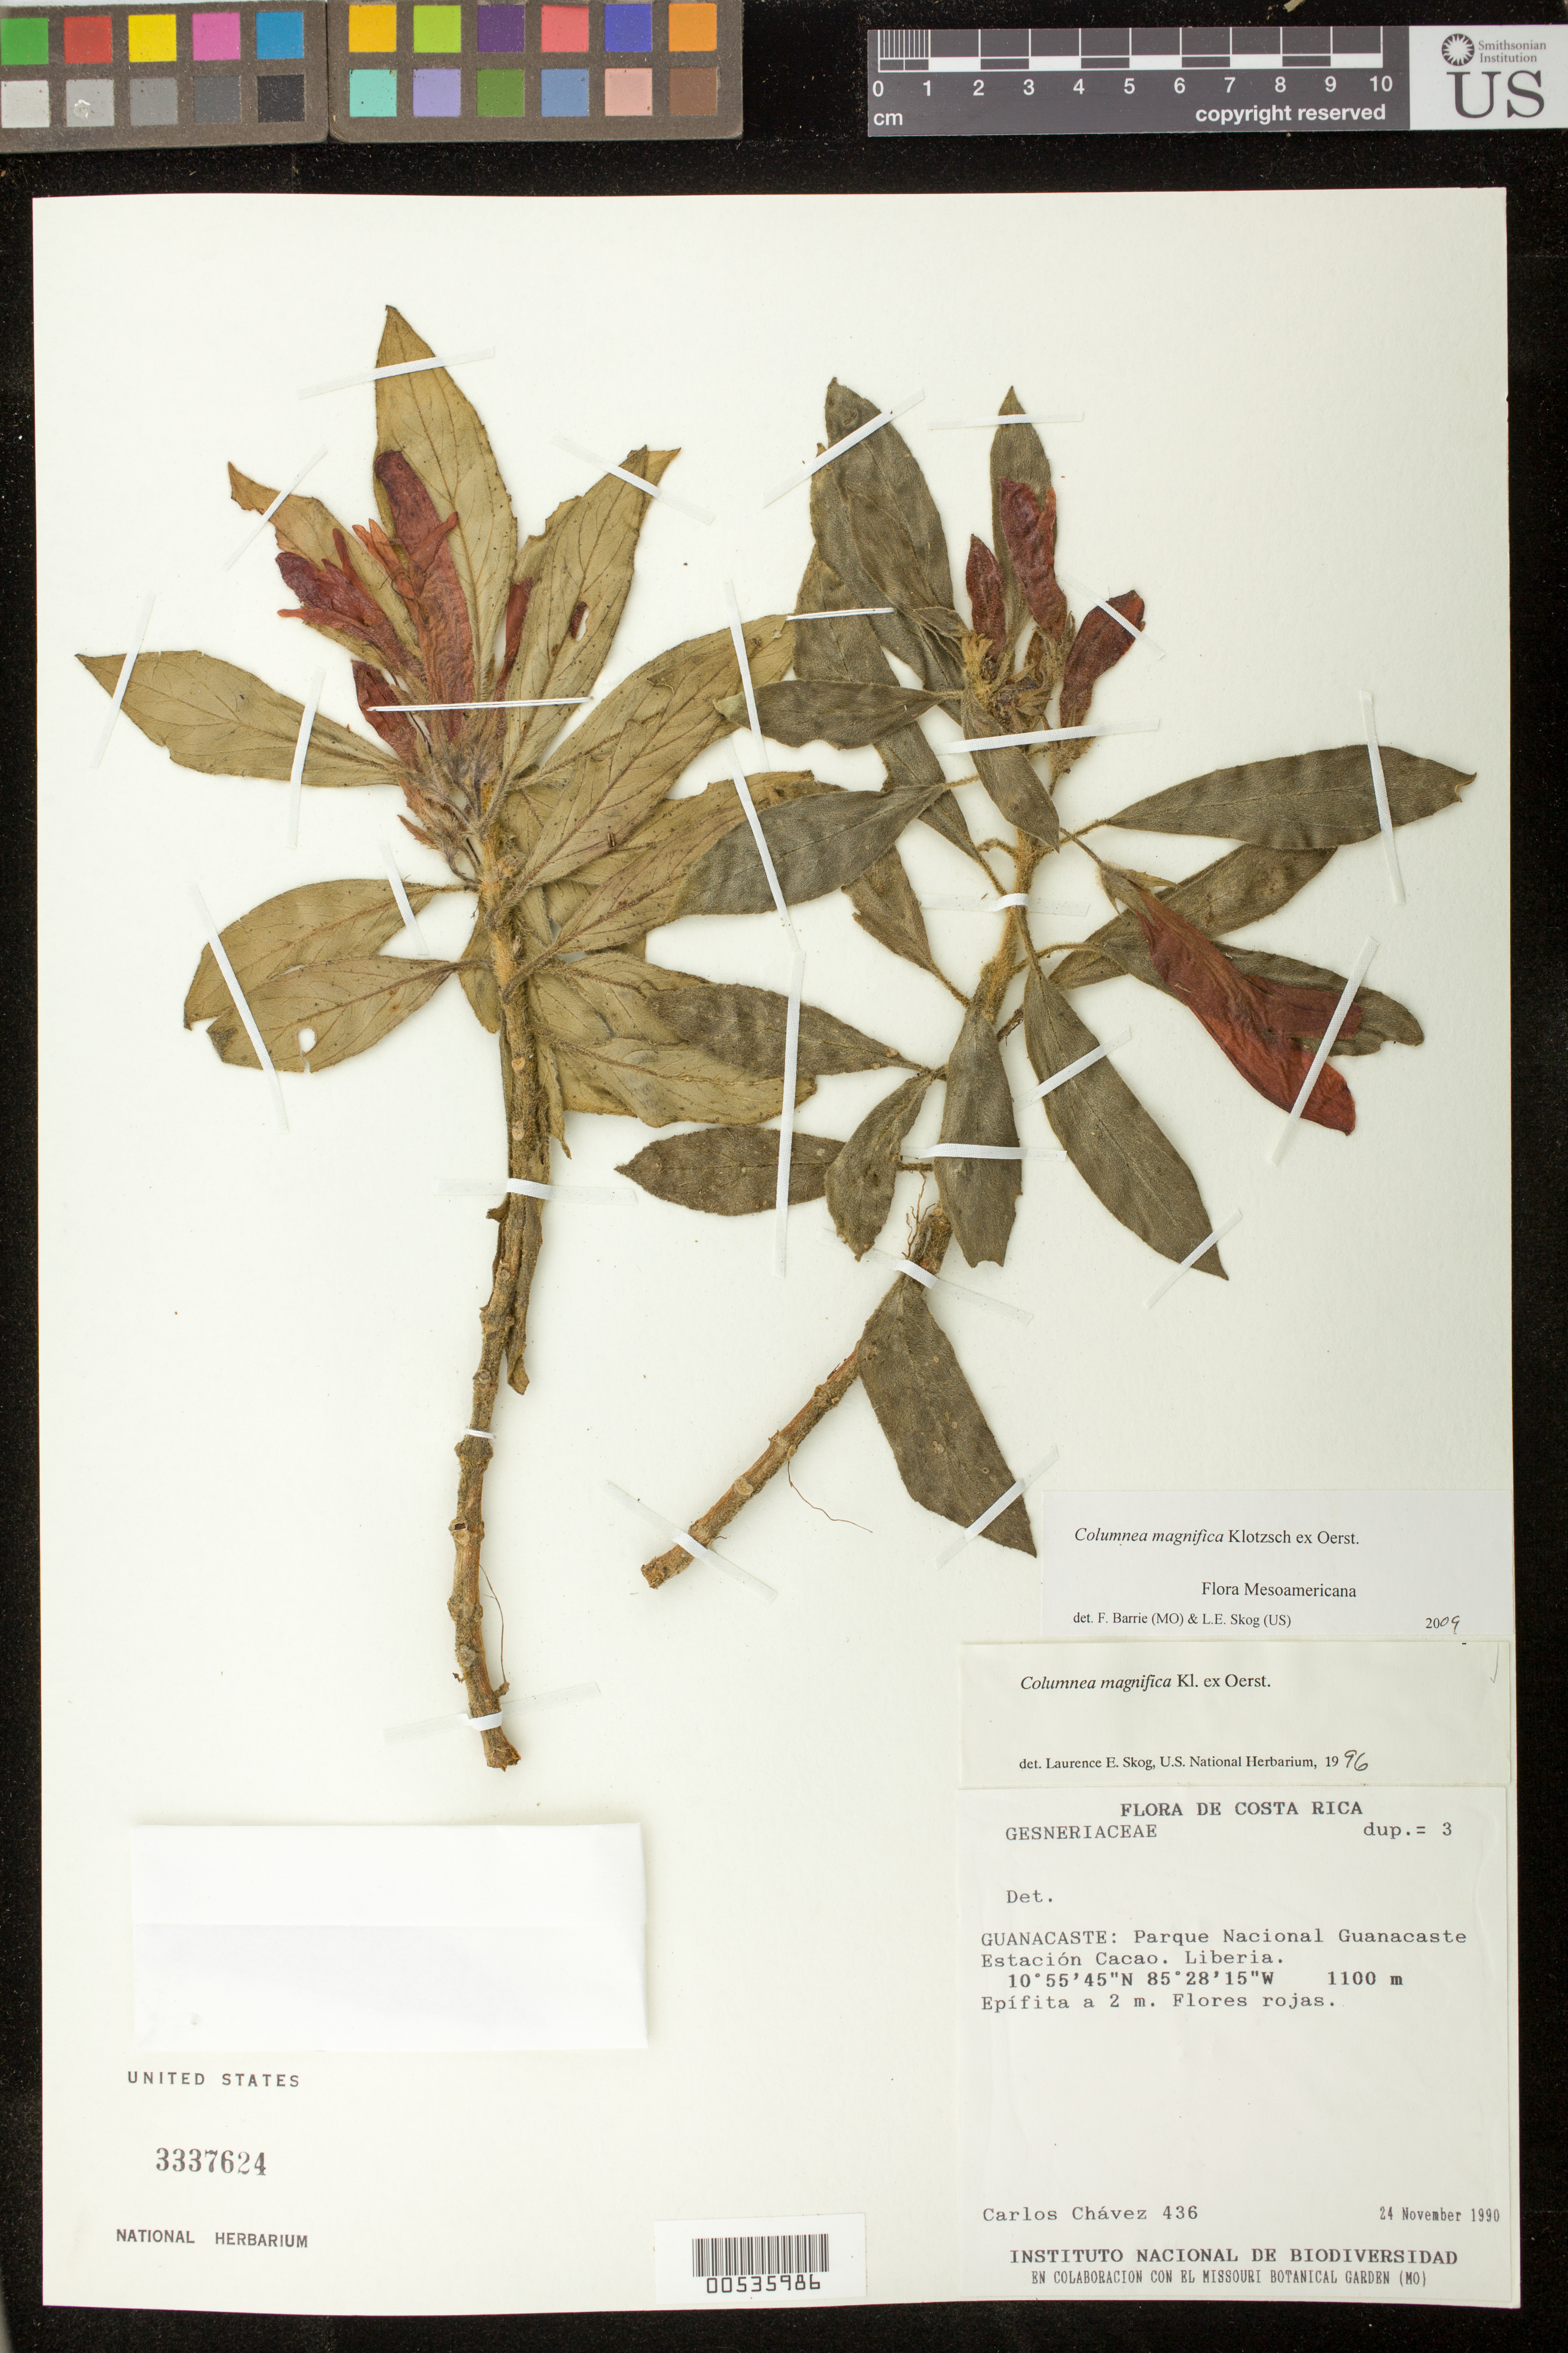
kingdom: Plantae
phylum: Tracheophyta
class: Magnoliopsida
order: Lamiales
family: Gesneriaceae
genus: Columnea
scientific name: Columnea magnifica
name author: Klotzsch ex Oerst.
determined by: Skog, Laurence E.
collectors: C. Chávez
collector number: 436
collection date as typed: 24 Nov 1990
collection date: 1990-11-24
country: Costa Rica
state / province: Guanacaste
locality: Parque Nacional Guanacaste, Estación Cacao, Liberia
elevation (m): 1100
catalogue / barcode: US 3337624